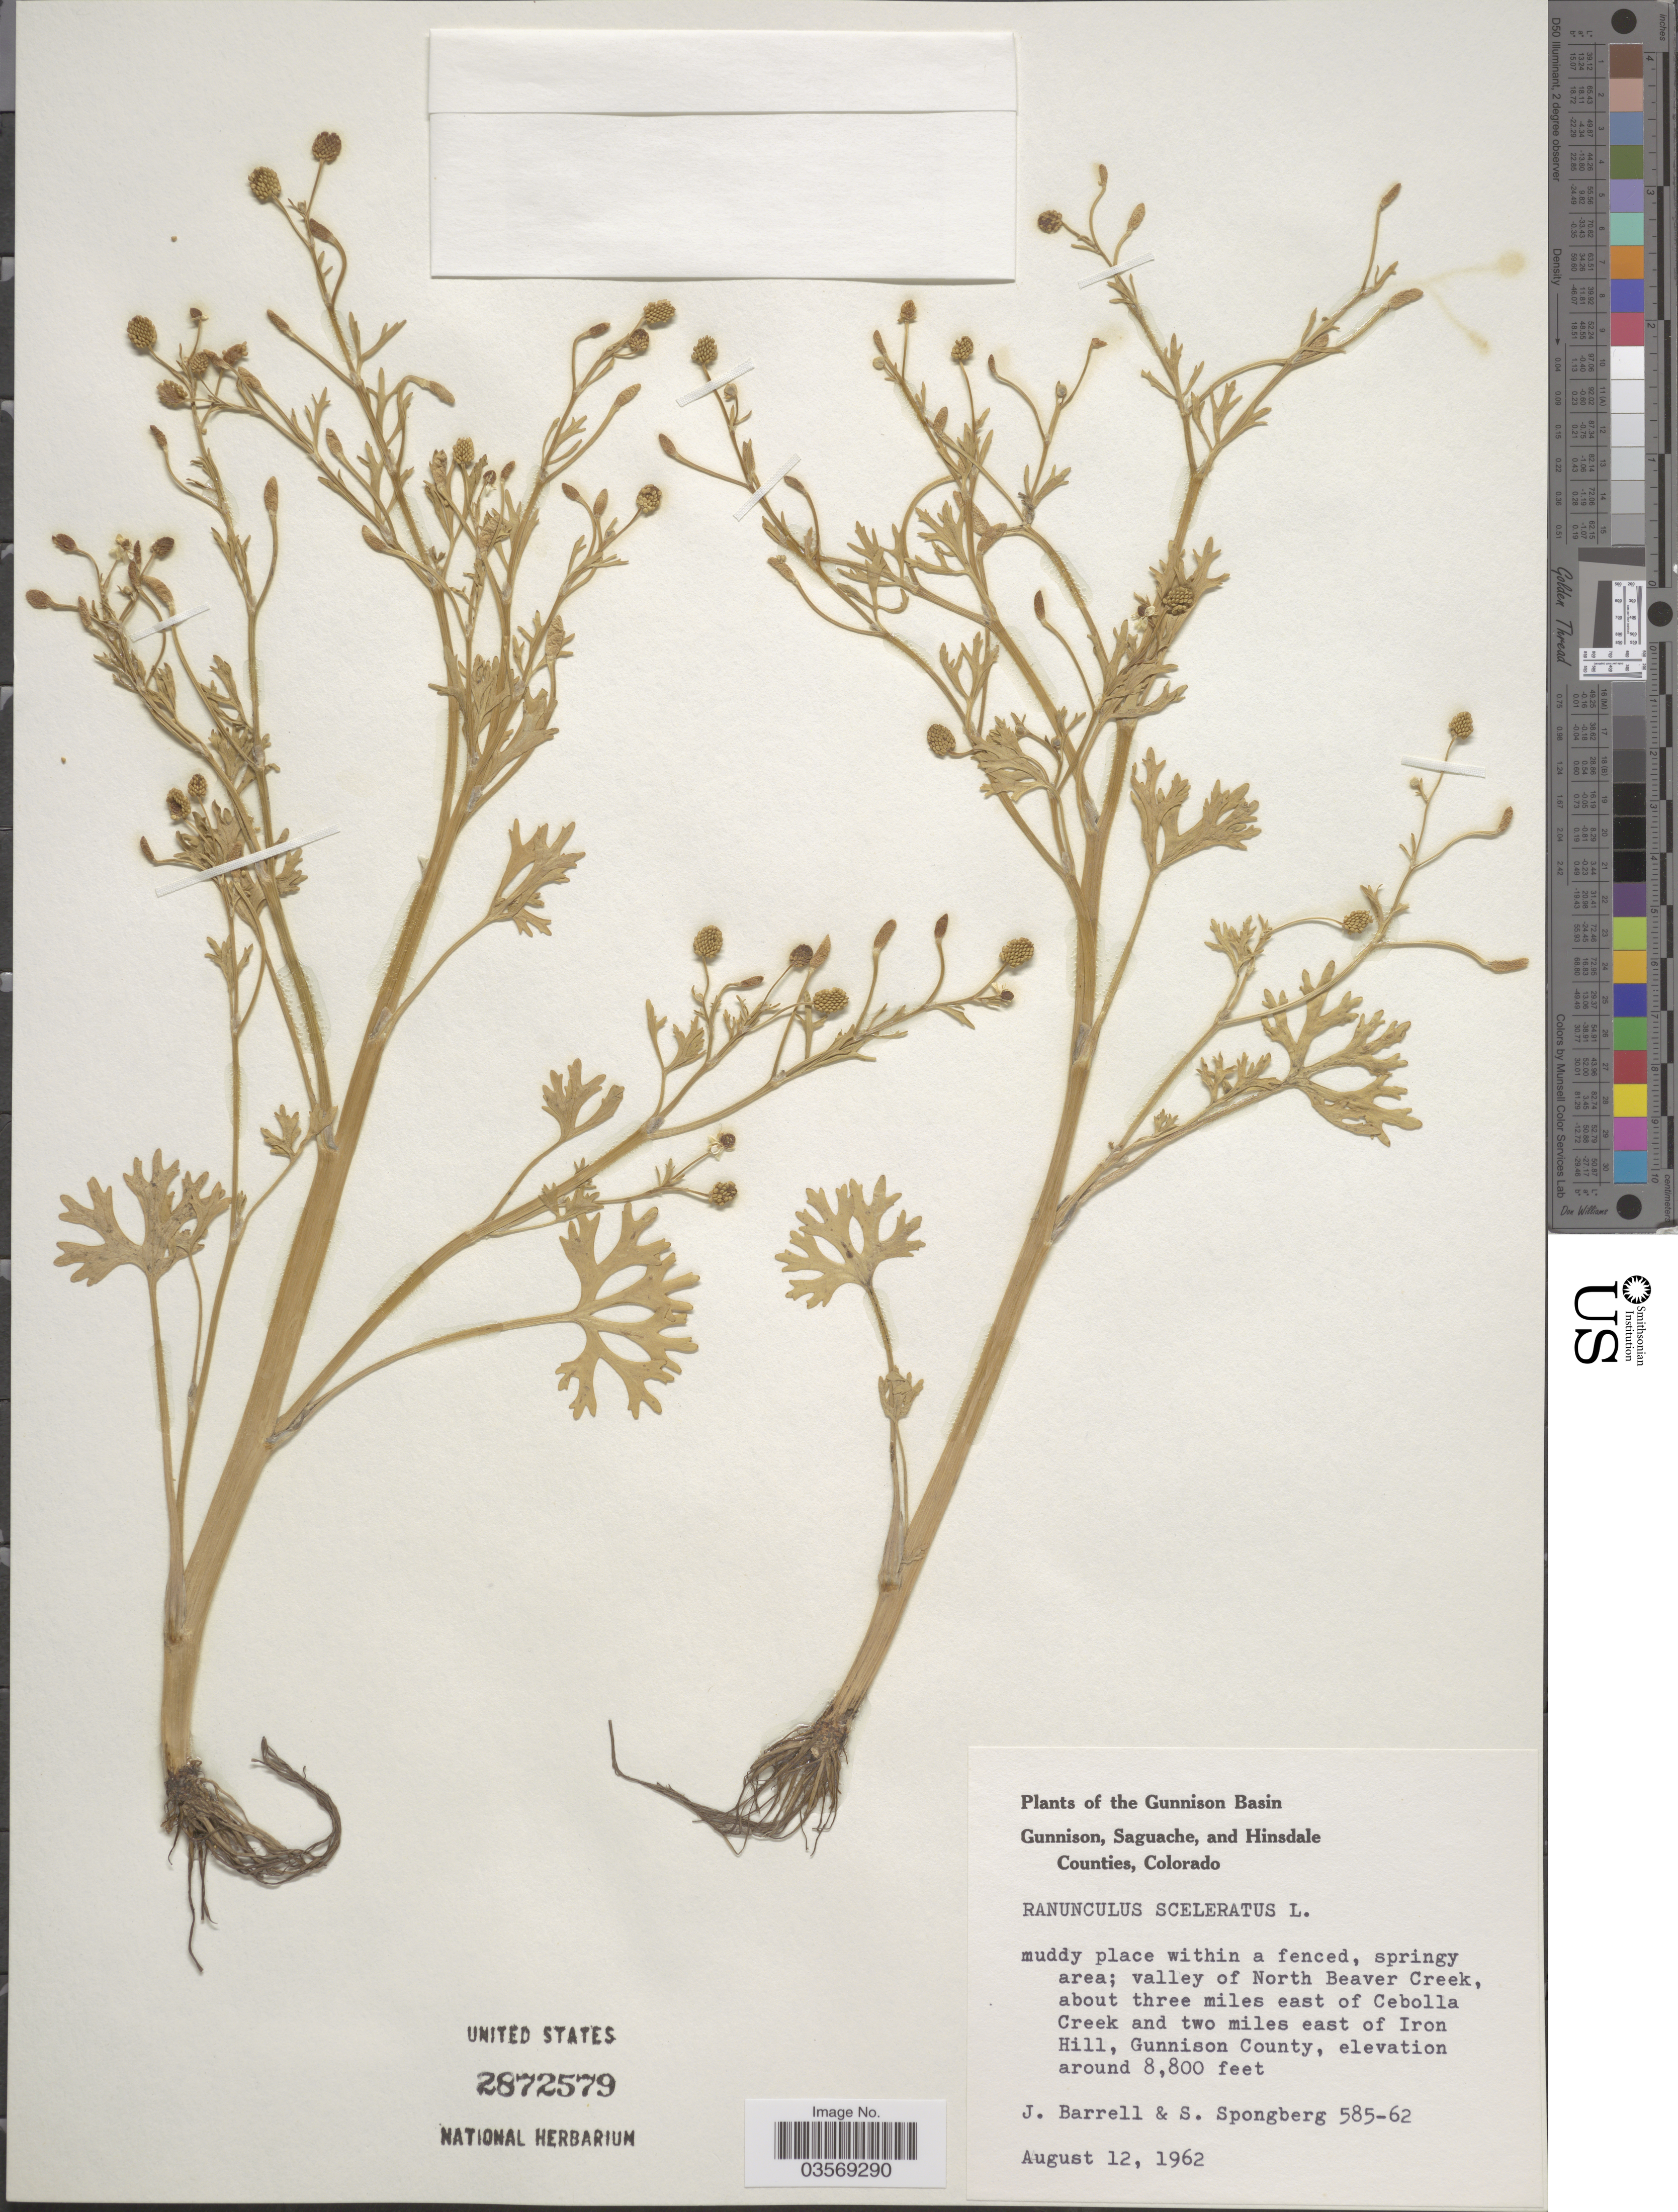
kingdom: Plantae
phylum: Tracheophyta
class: Magnoliopsida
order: Ranunculales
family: Ranunculaceae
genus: Ranunculus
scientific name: Ranunculus sceleratus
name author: L.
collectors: J. Barrell & S. A.Spongberg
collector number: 585-62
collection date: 1962-08-12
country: United States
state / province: Colorado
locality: The Gunnison Basin. Valley of North Beaver Creek, about three miles east of Cebolla Creek and two miles east of Iron Hill, Gunnison County.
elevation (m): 2682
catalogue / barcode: US 2872579